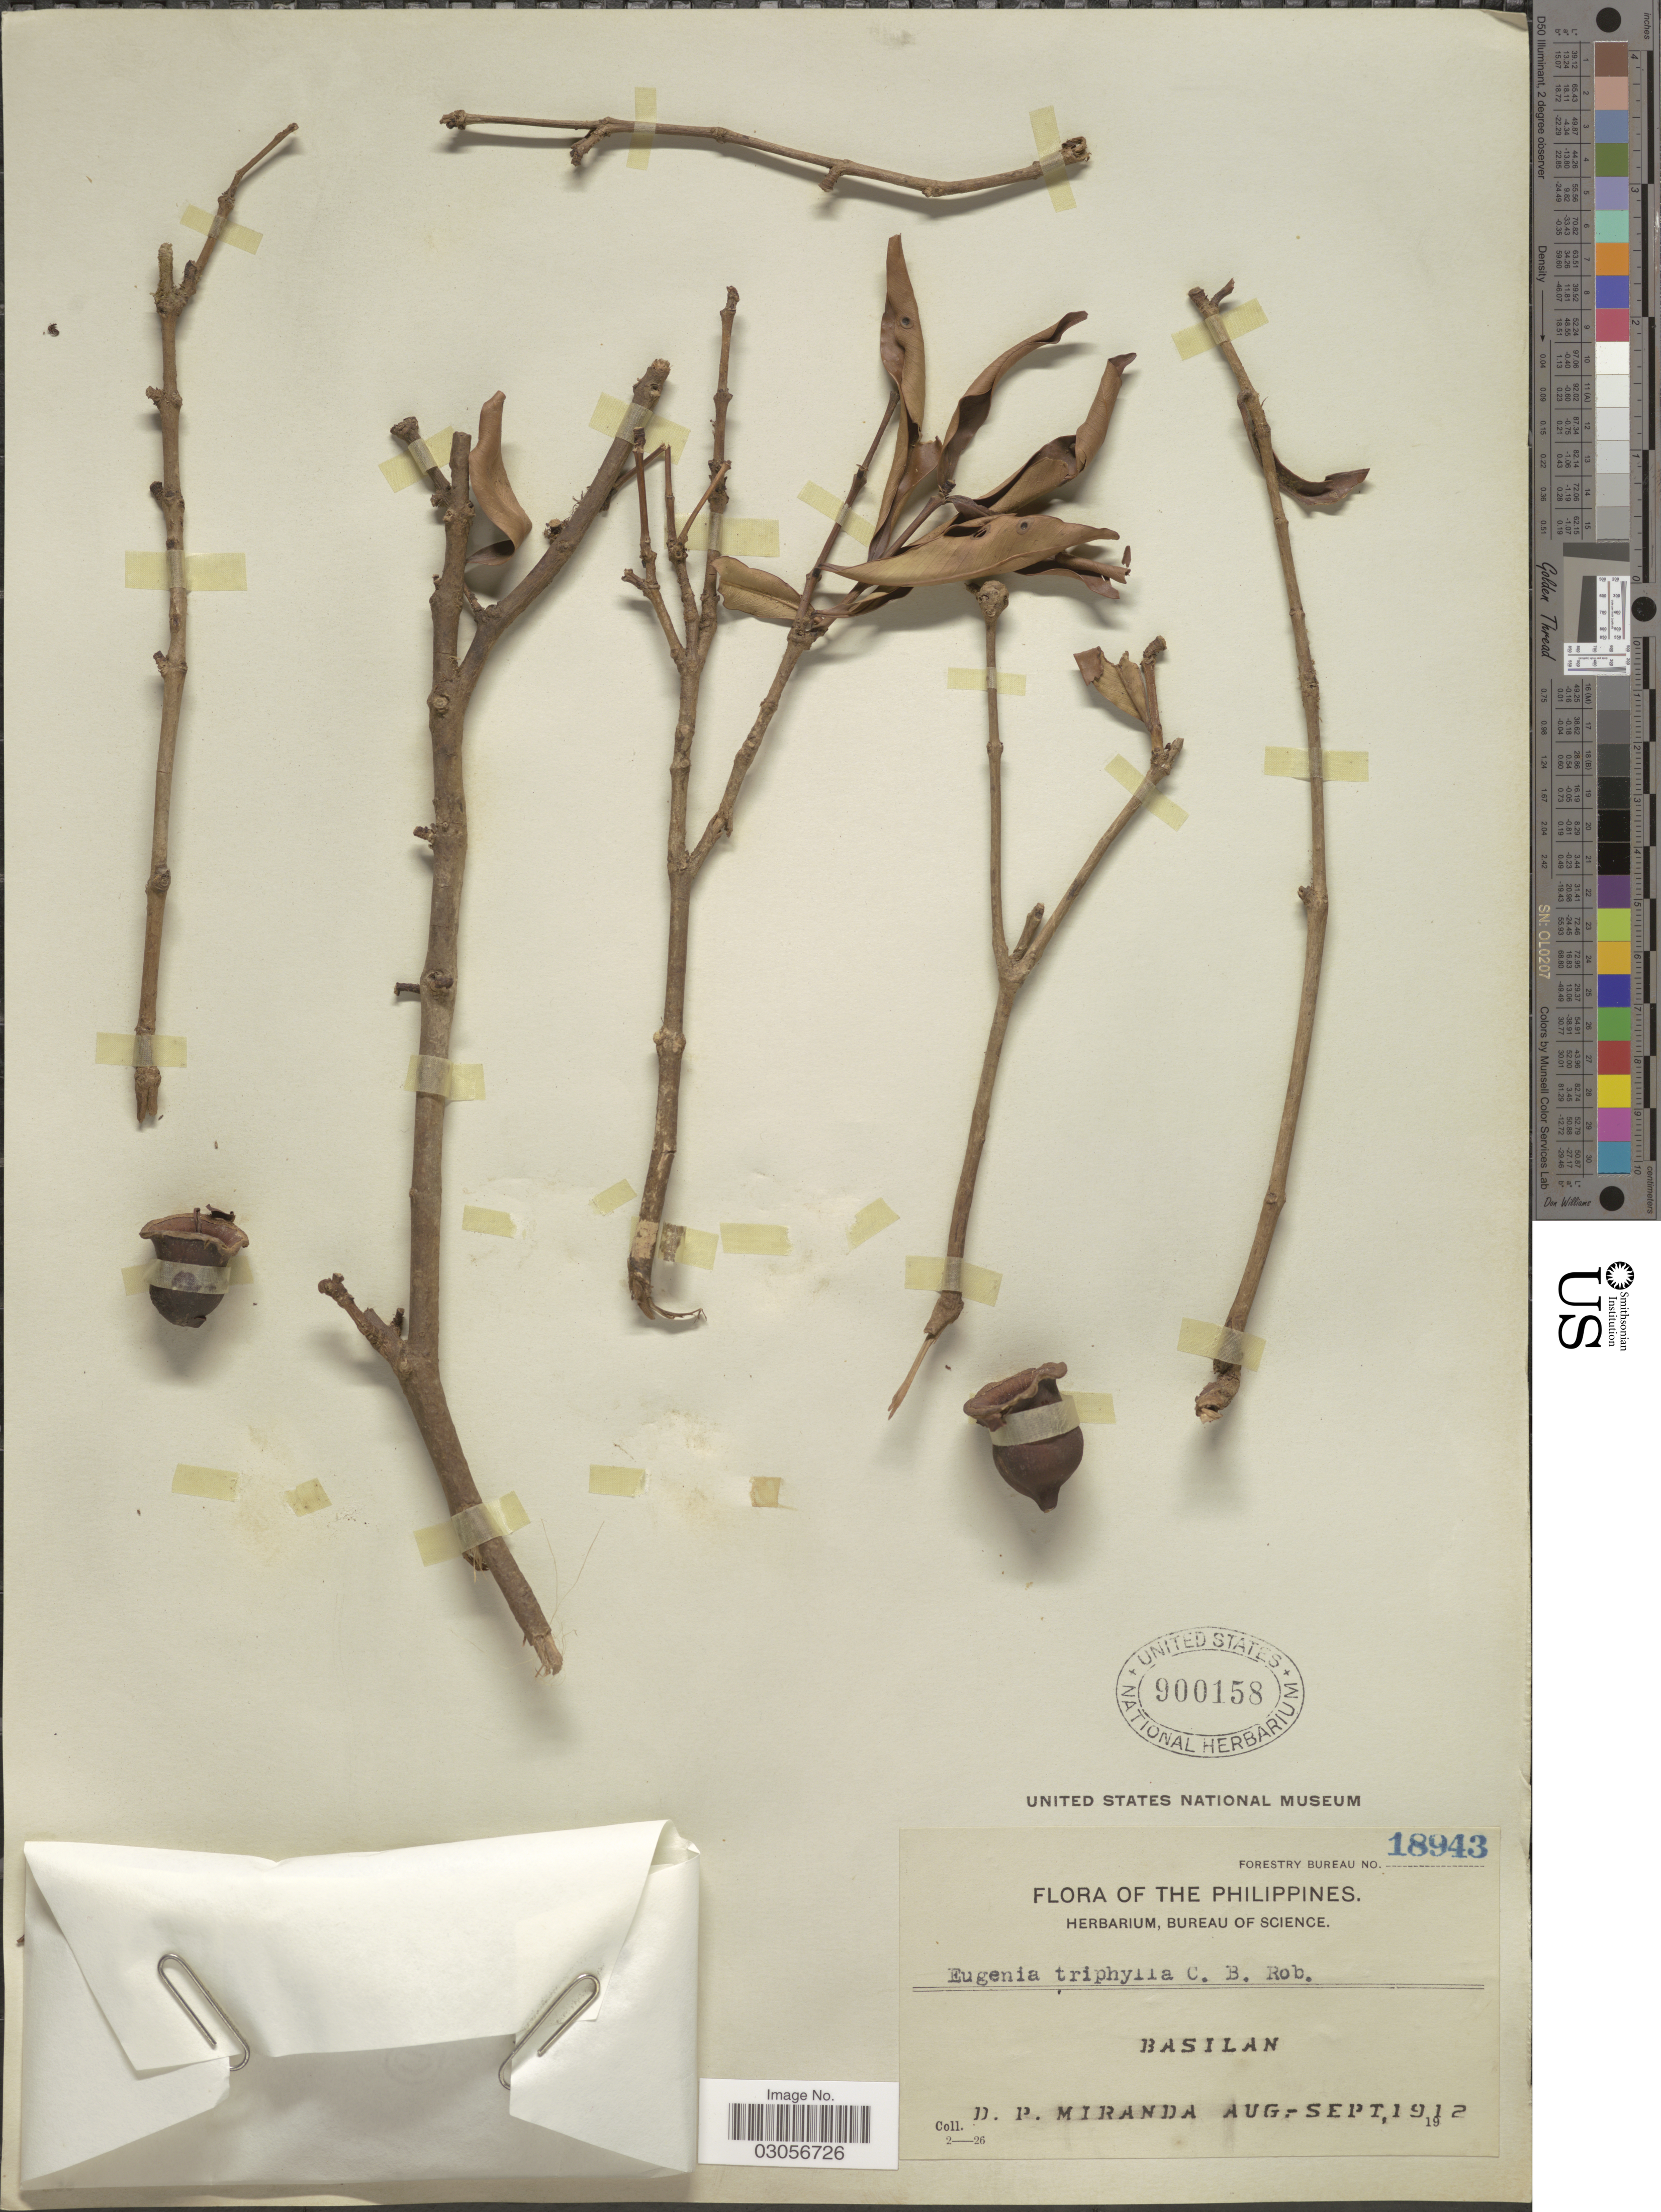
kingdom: Plantae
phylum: Tracheophyta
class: Magnoliopsida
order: Myrtales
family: Myrtaceae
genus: Syzygium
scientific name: Syzygium triphyllum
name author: Merr.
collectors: D. P. Miranda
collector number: Forestry Bureau 18943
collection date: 1912-08/1912-09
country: Philippines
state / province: Muslim Mindanao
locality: Basilan.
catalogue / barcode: US 900158